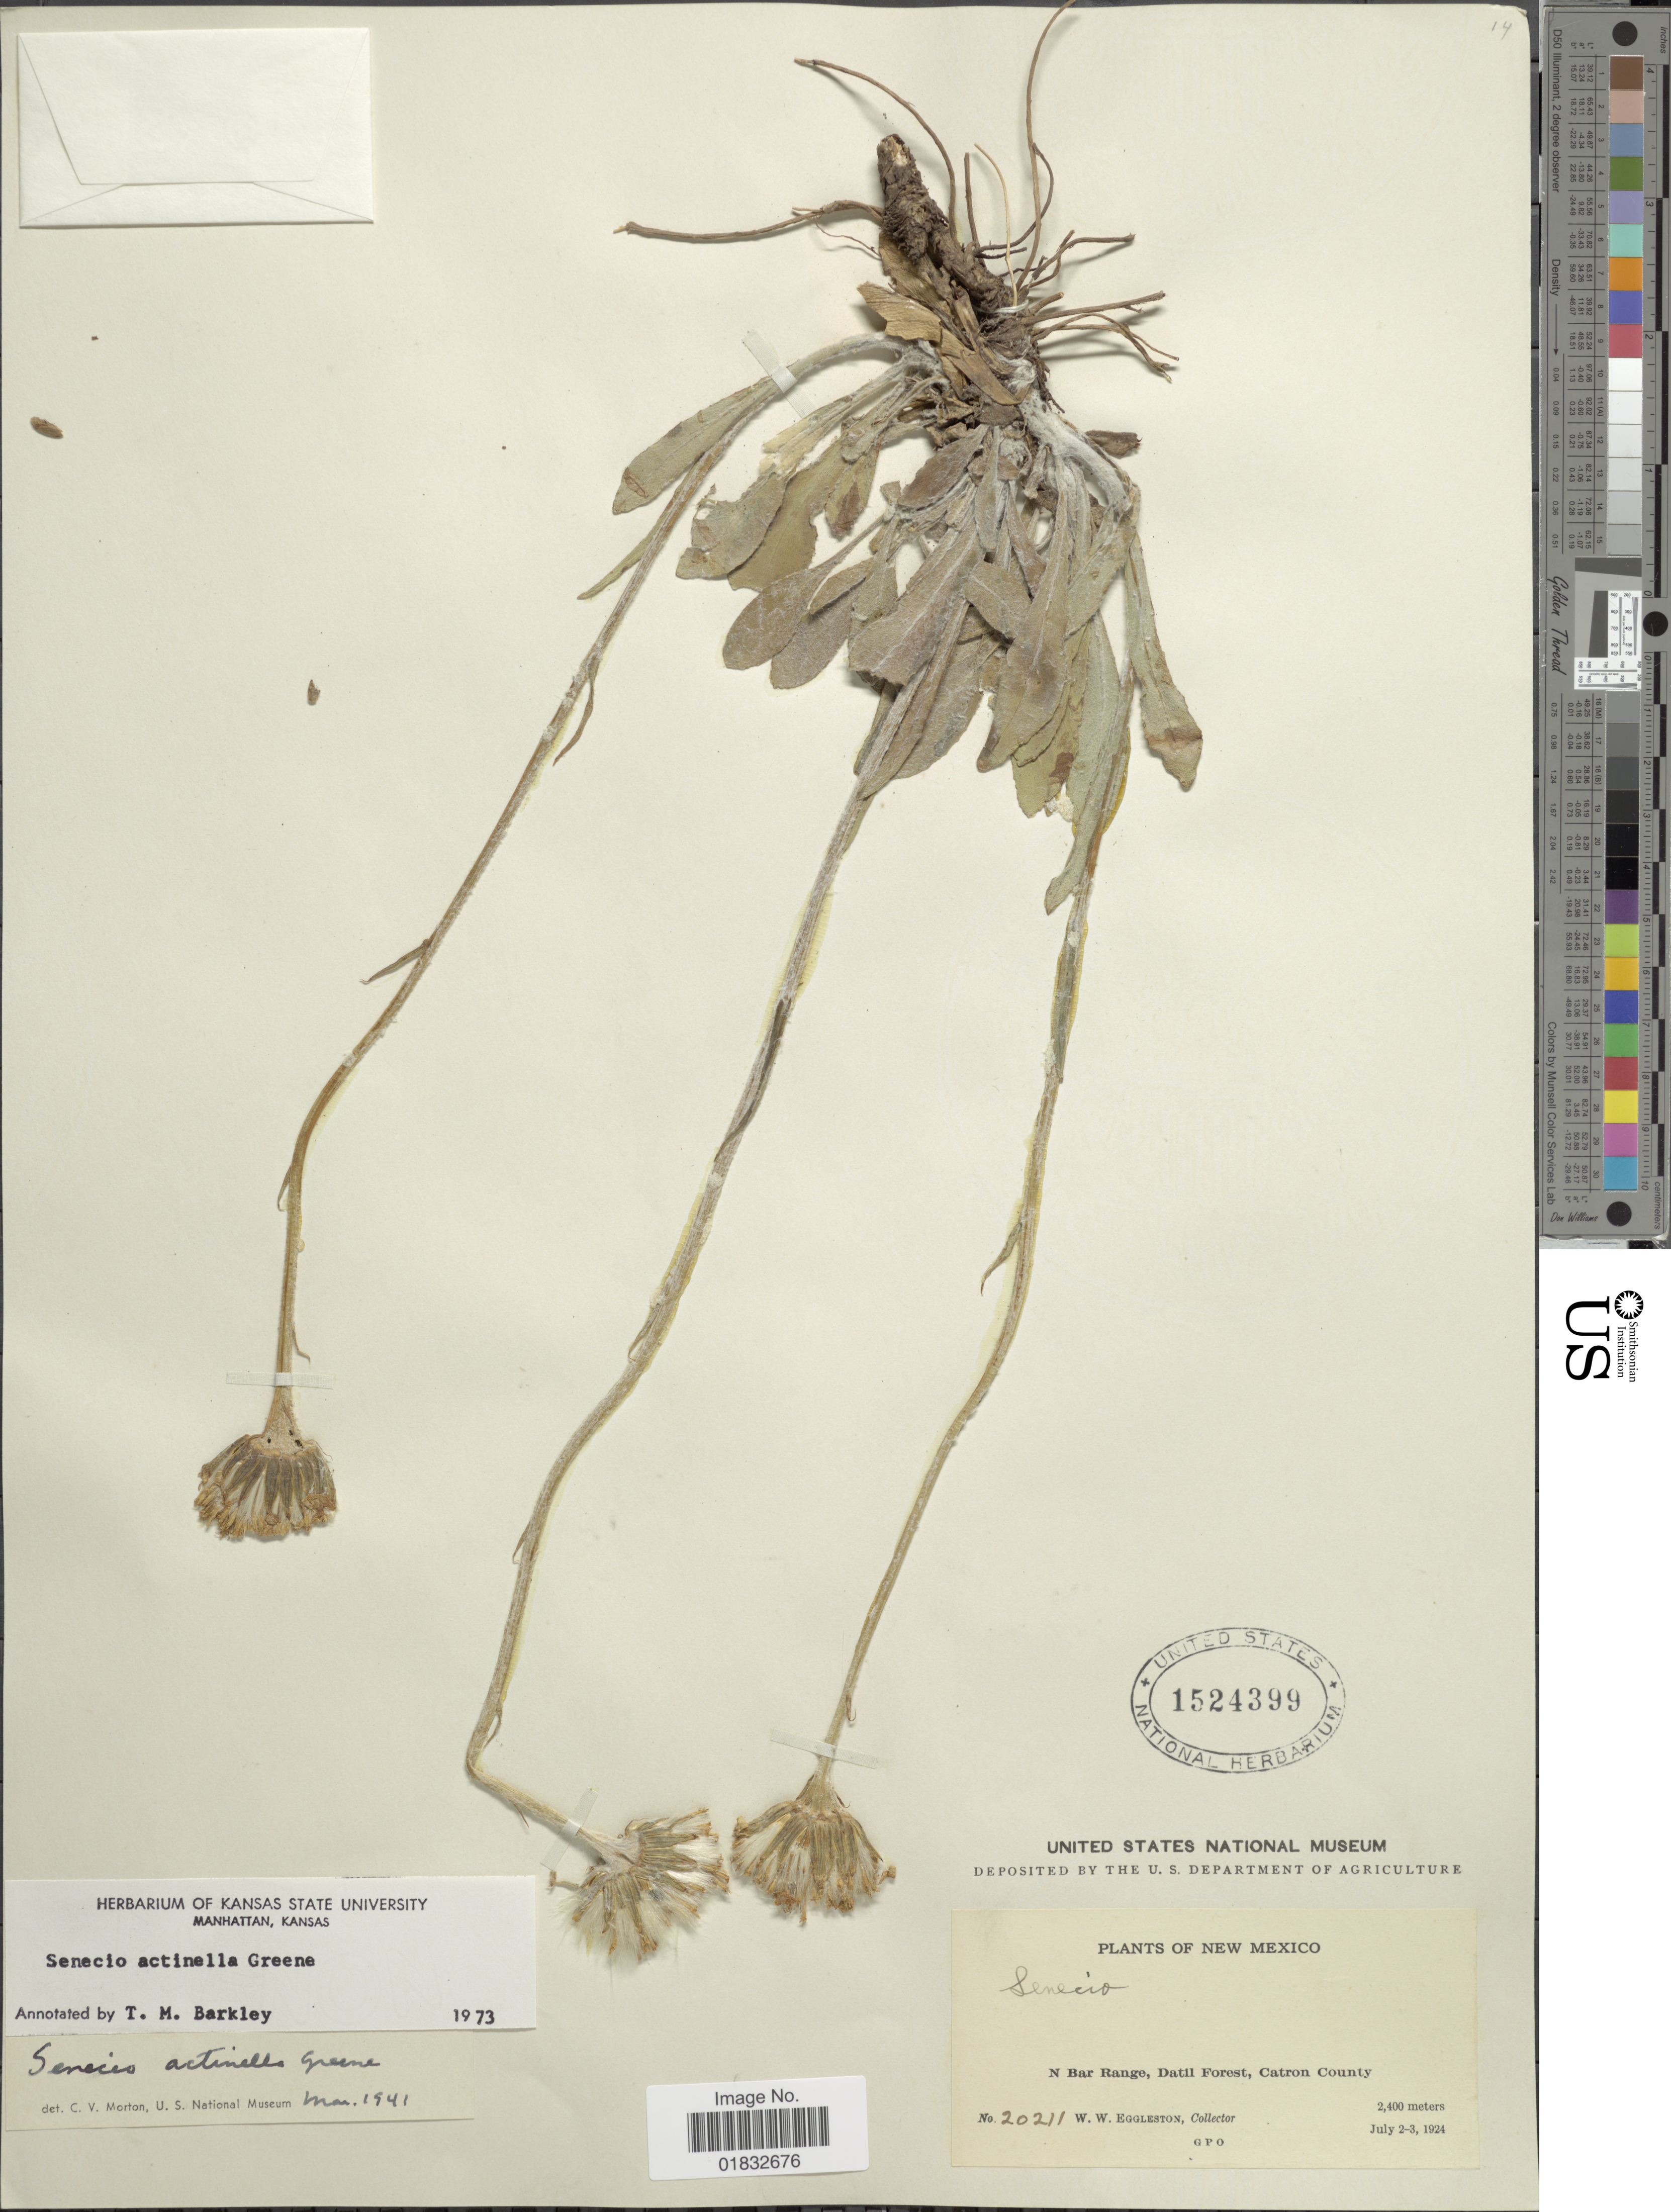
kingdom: Plantae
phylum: Tracheophyta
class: Magnoliopsida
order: Asterales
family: Asteraceae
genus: Senecio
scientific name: Senecio actinella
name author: Greene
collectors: W. W. Eggleston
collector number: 20211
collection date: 1924-07-02/1924-07-03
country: United States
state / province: New Mexico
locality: N Bar Range, Datil Forest, Catron County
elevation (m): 2400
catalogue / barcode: US 1524399